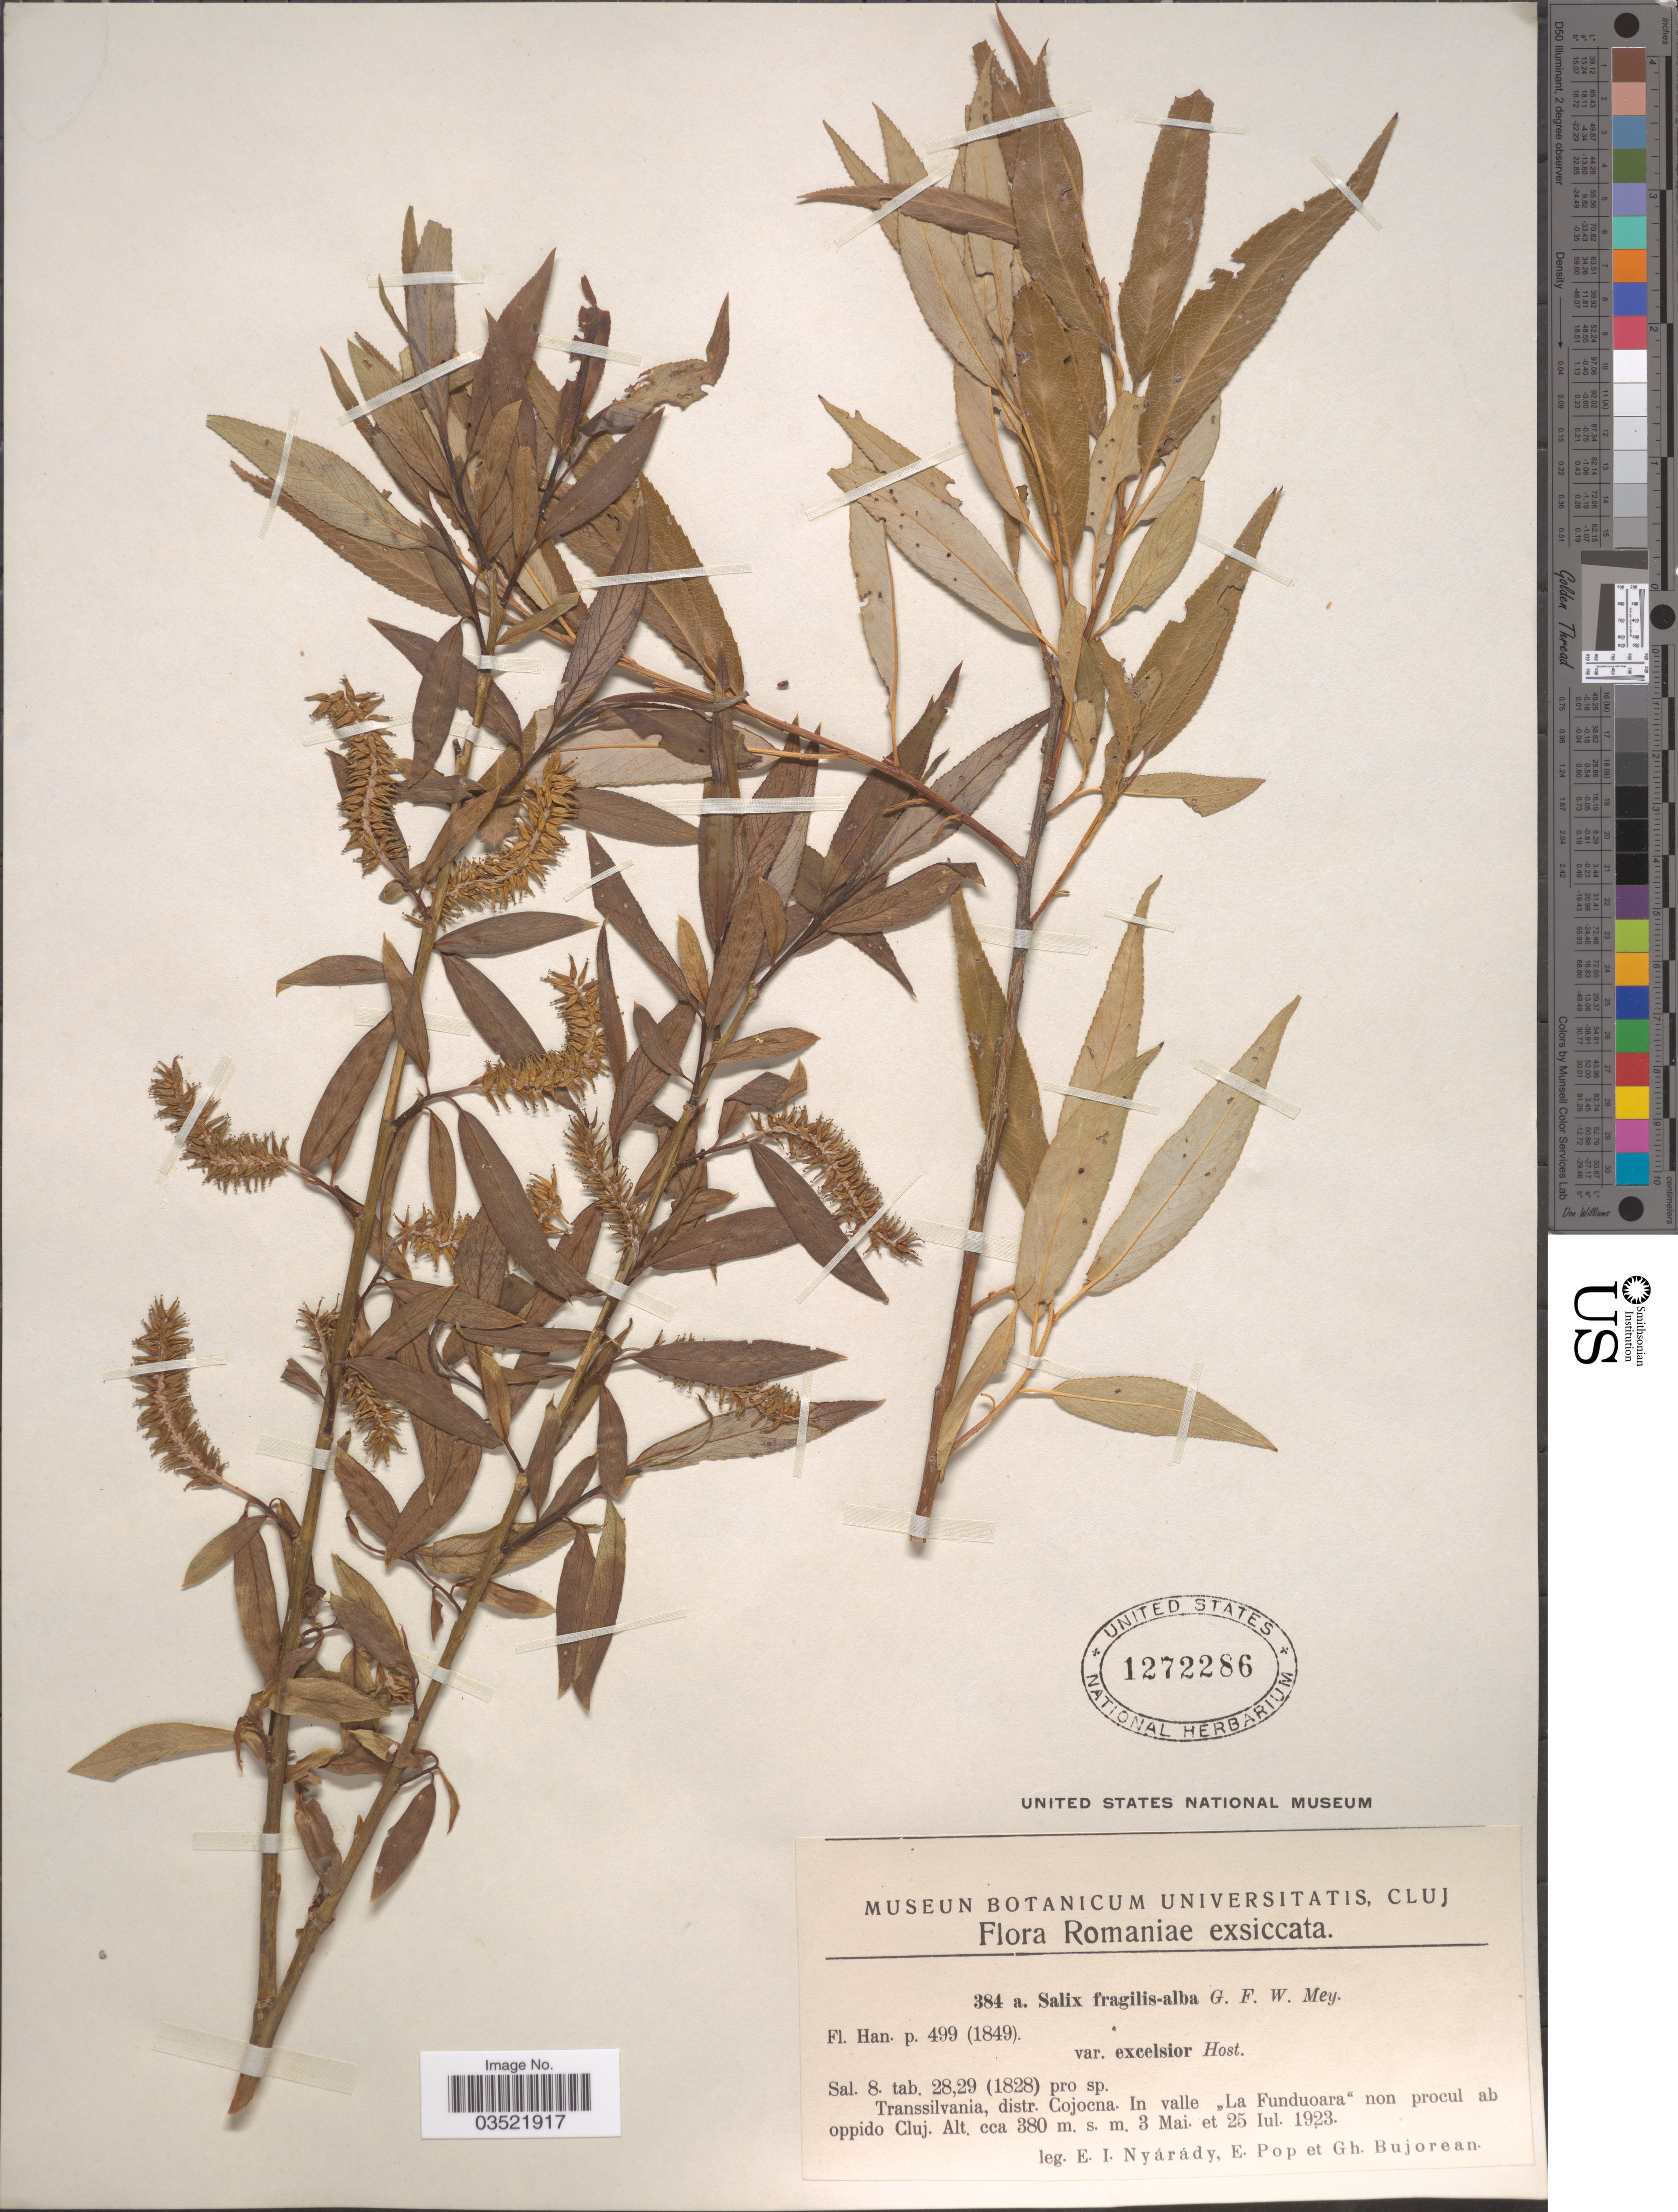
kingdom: Plantae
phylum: Tracheophyta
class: Magnoliopsida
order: Malpighiales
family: Salicaceae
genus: Salix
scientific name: Salix fragilis x S. alba var. excelsior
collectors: E. Nyárády, E. Pop & G. Bujorean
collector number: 384 a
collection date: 1923-05-03/1923-07-25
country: Romania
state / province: Cluj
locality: Transsilvania, distr. Cojocna. In valle "La Funduoara" non procul ab oppido Cluj.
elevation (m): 380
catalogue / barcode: US 1272286